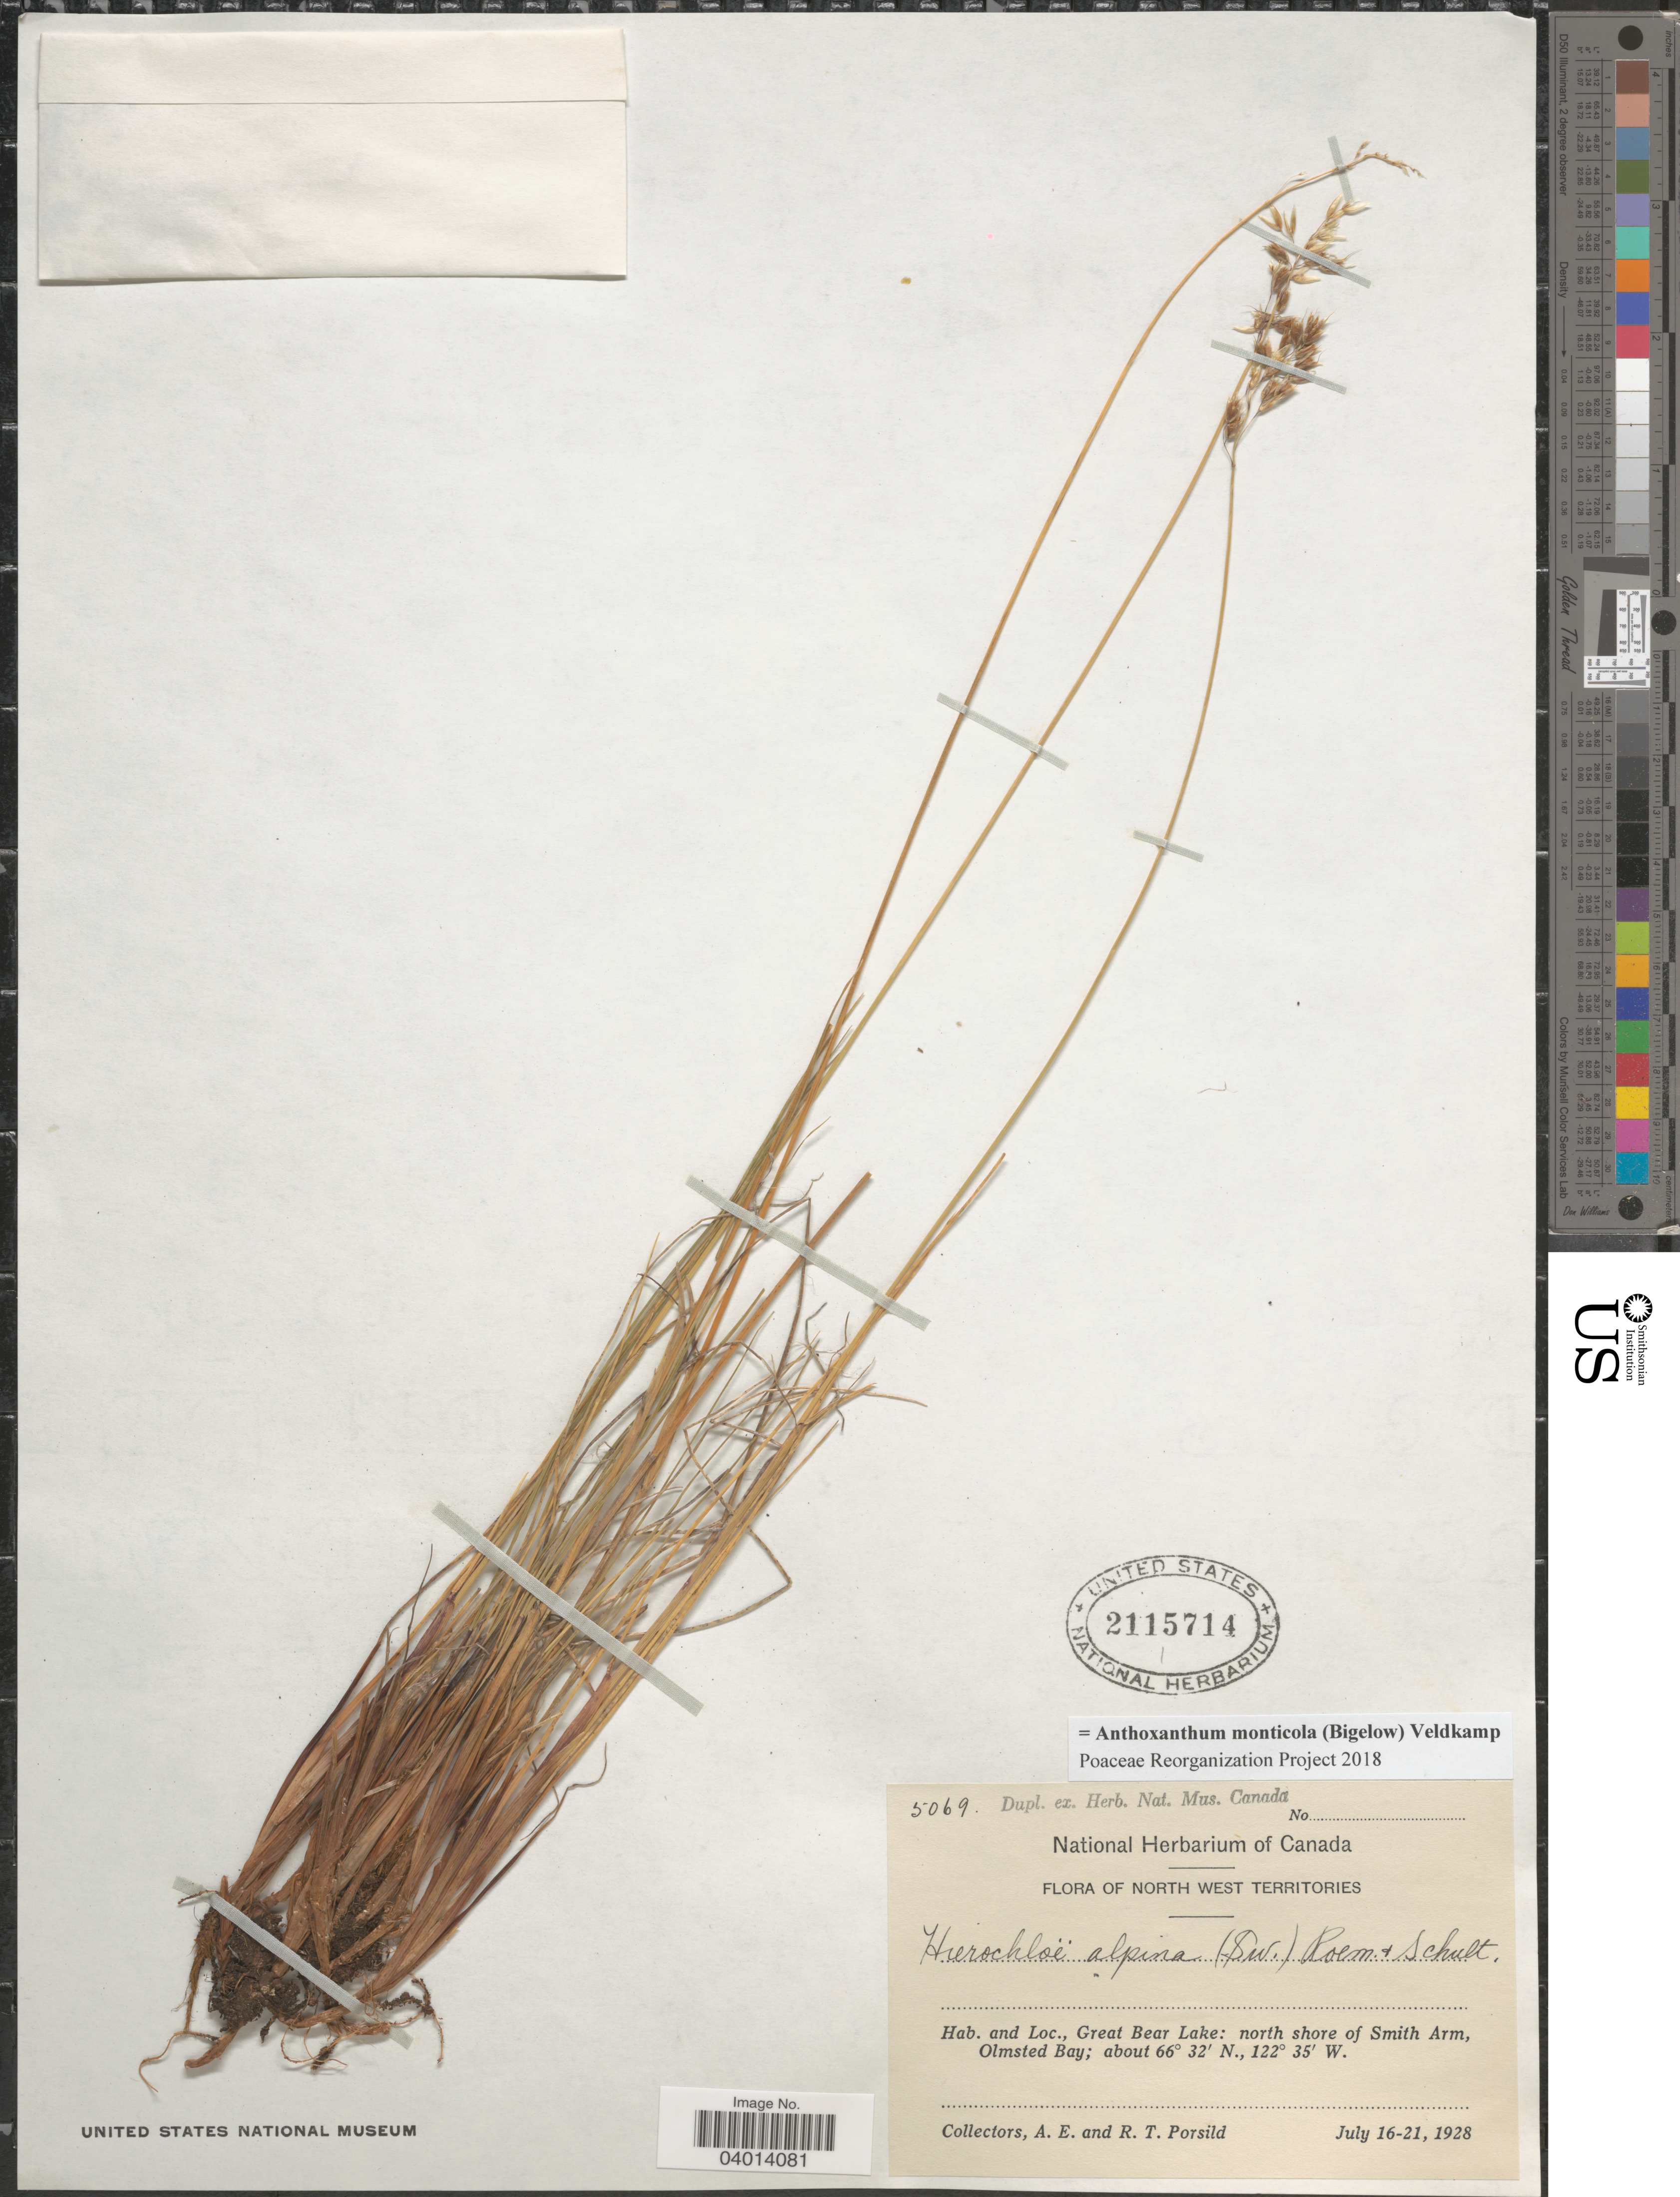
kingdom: Plantae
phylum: Tracheophyta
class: Liliopsida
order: Poales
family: Poaceae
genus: Anthoxanthum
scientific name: Anthoxanthum monticola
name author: (Bigelow) Veldkamp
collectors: A. E. Porsild & R. T. Porsild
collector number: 5069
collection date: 1928-07-16/1928-07-21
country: Canada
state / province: Northwest Territories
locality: Great Bear Lake: north shore of Smith Arm, Olmsted Bay.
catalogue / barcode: US 2115714